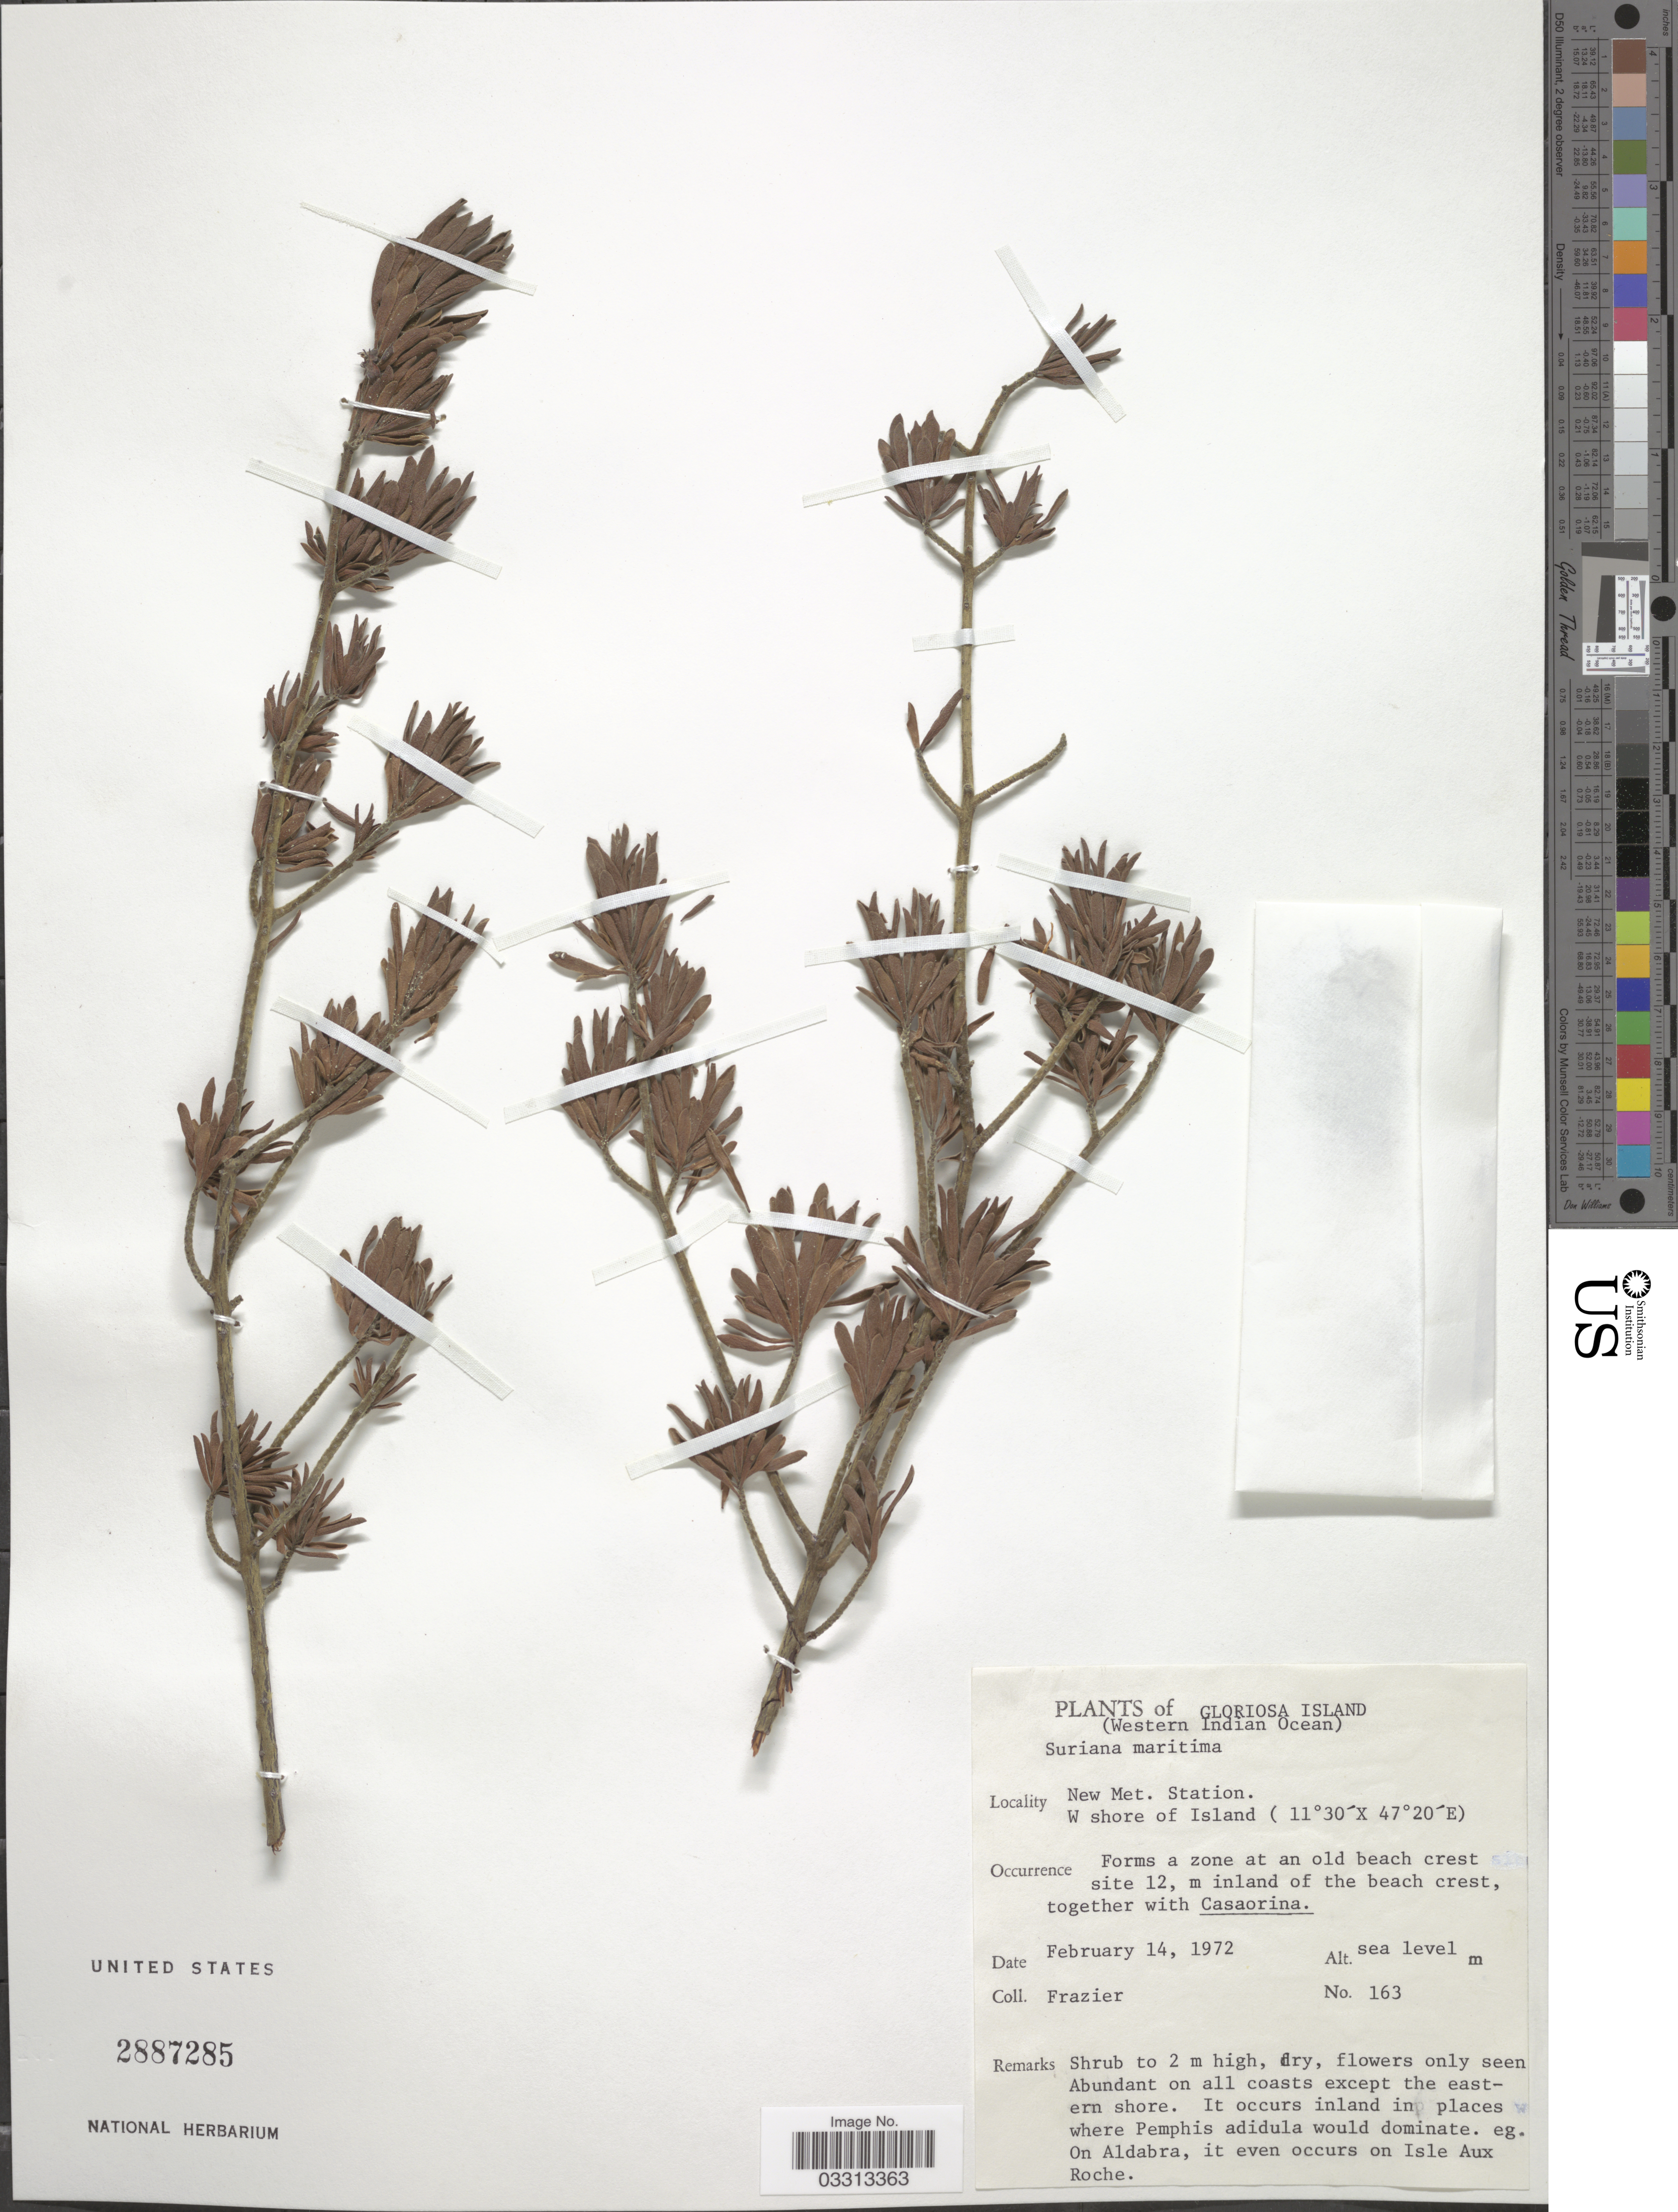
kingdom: Plantae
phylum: Tracheophyta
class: Magnoliopsida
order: Fabales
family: Surianaceae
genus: Suriana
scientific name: Suriana maritima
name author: L.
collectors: Frazier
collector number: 163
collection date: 1972-02-14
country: French Southern Territories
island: Île Glorieuse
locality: Île Glorieuse (Western Indian Ocean). New Met. Station. W shore of Island.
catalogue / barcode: US 2887285